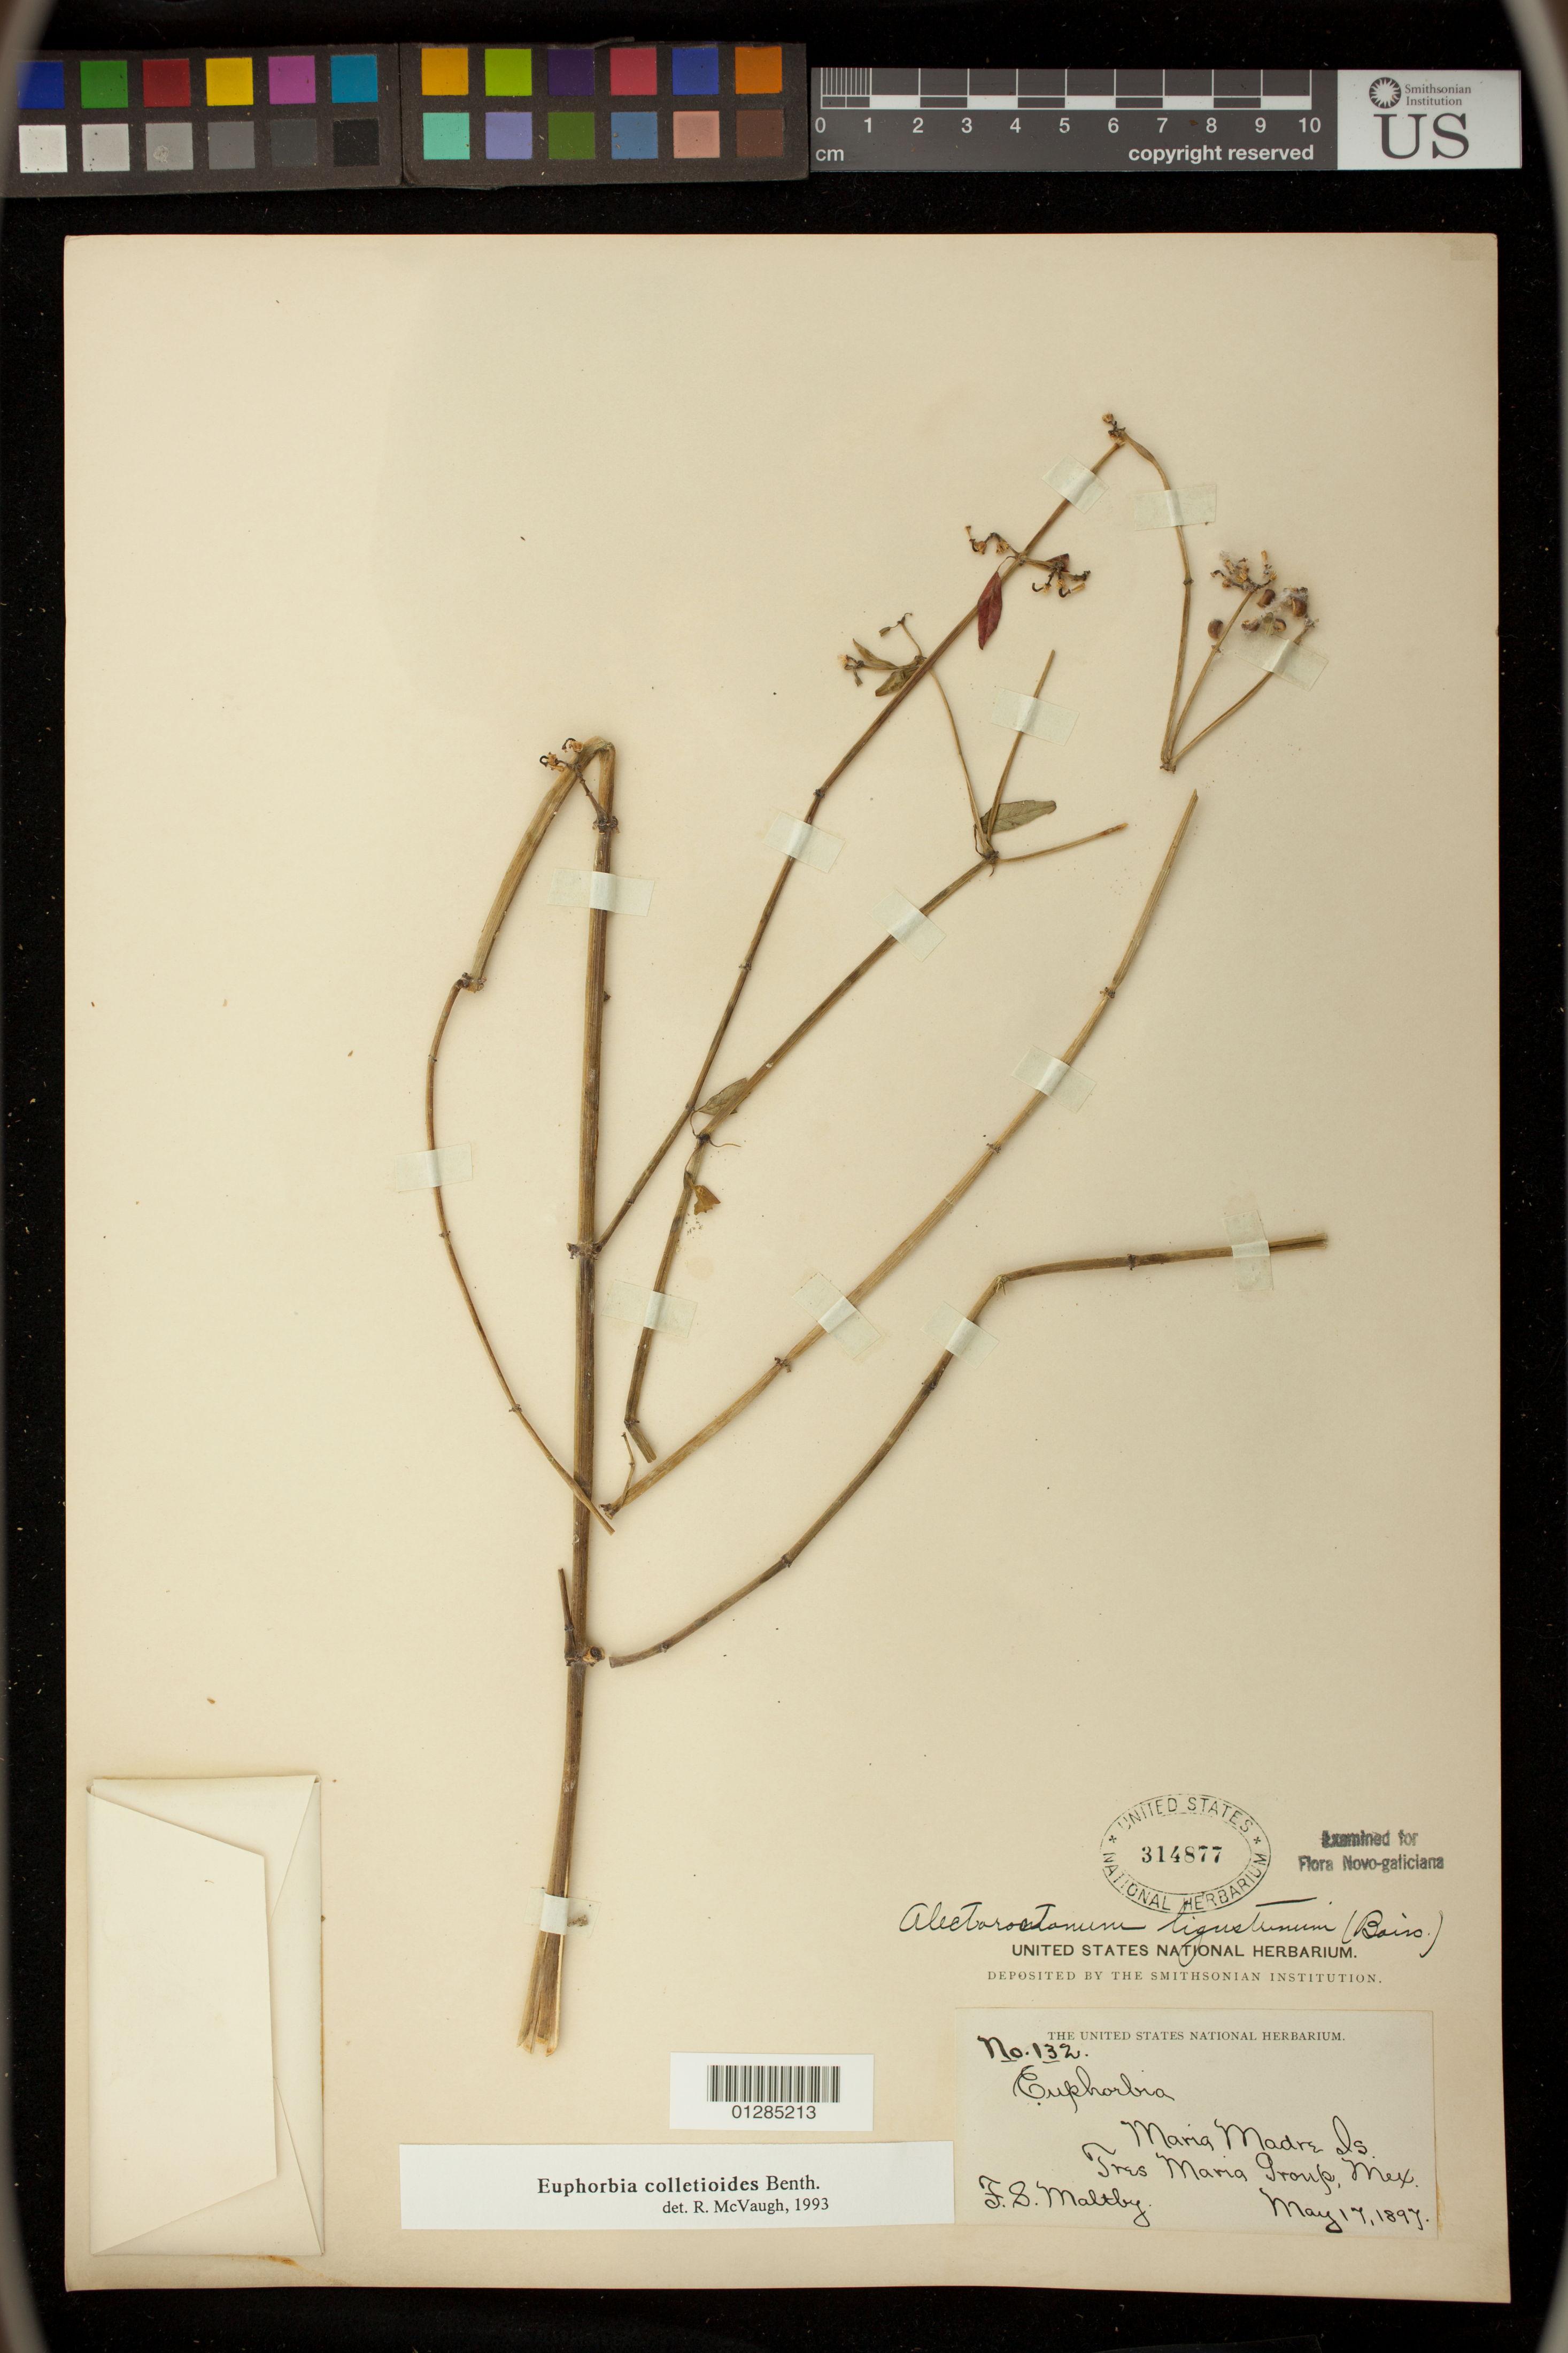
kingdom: Plantae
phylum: Tracheophyta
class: Magnoliopsida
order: Malpighiales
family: Euphorbiaceae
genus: Euphorbia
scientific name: Euphorbia colletioides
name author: Benth.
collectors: F. S. Maltby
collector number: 132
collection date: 1897-05-17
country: Mexico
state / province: Nayarit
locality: Maria Madre Island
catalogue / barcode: US 314877